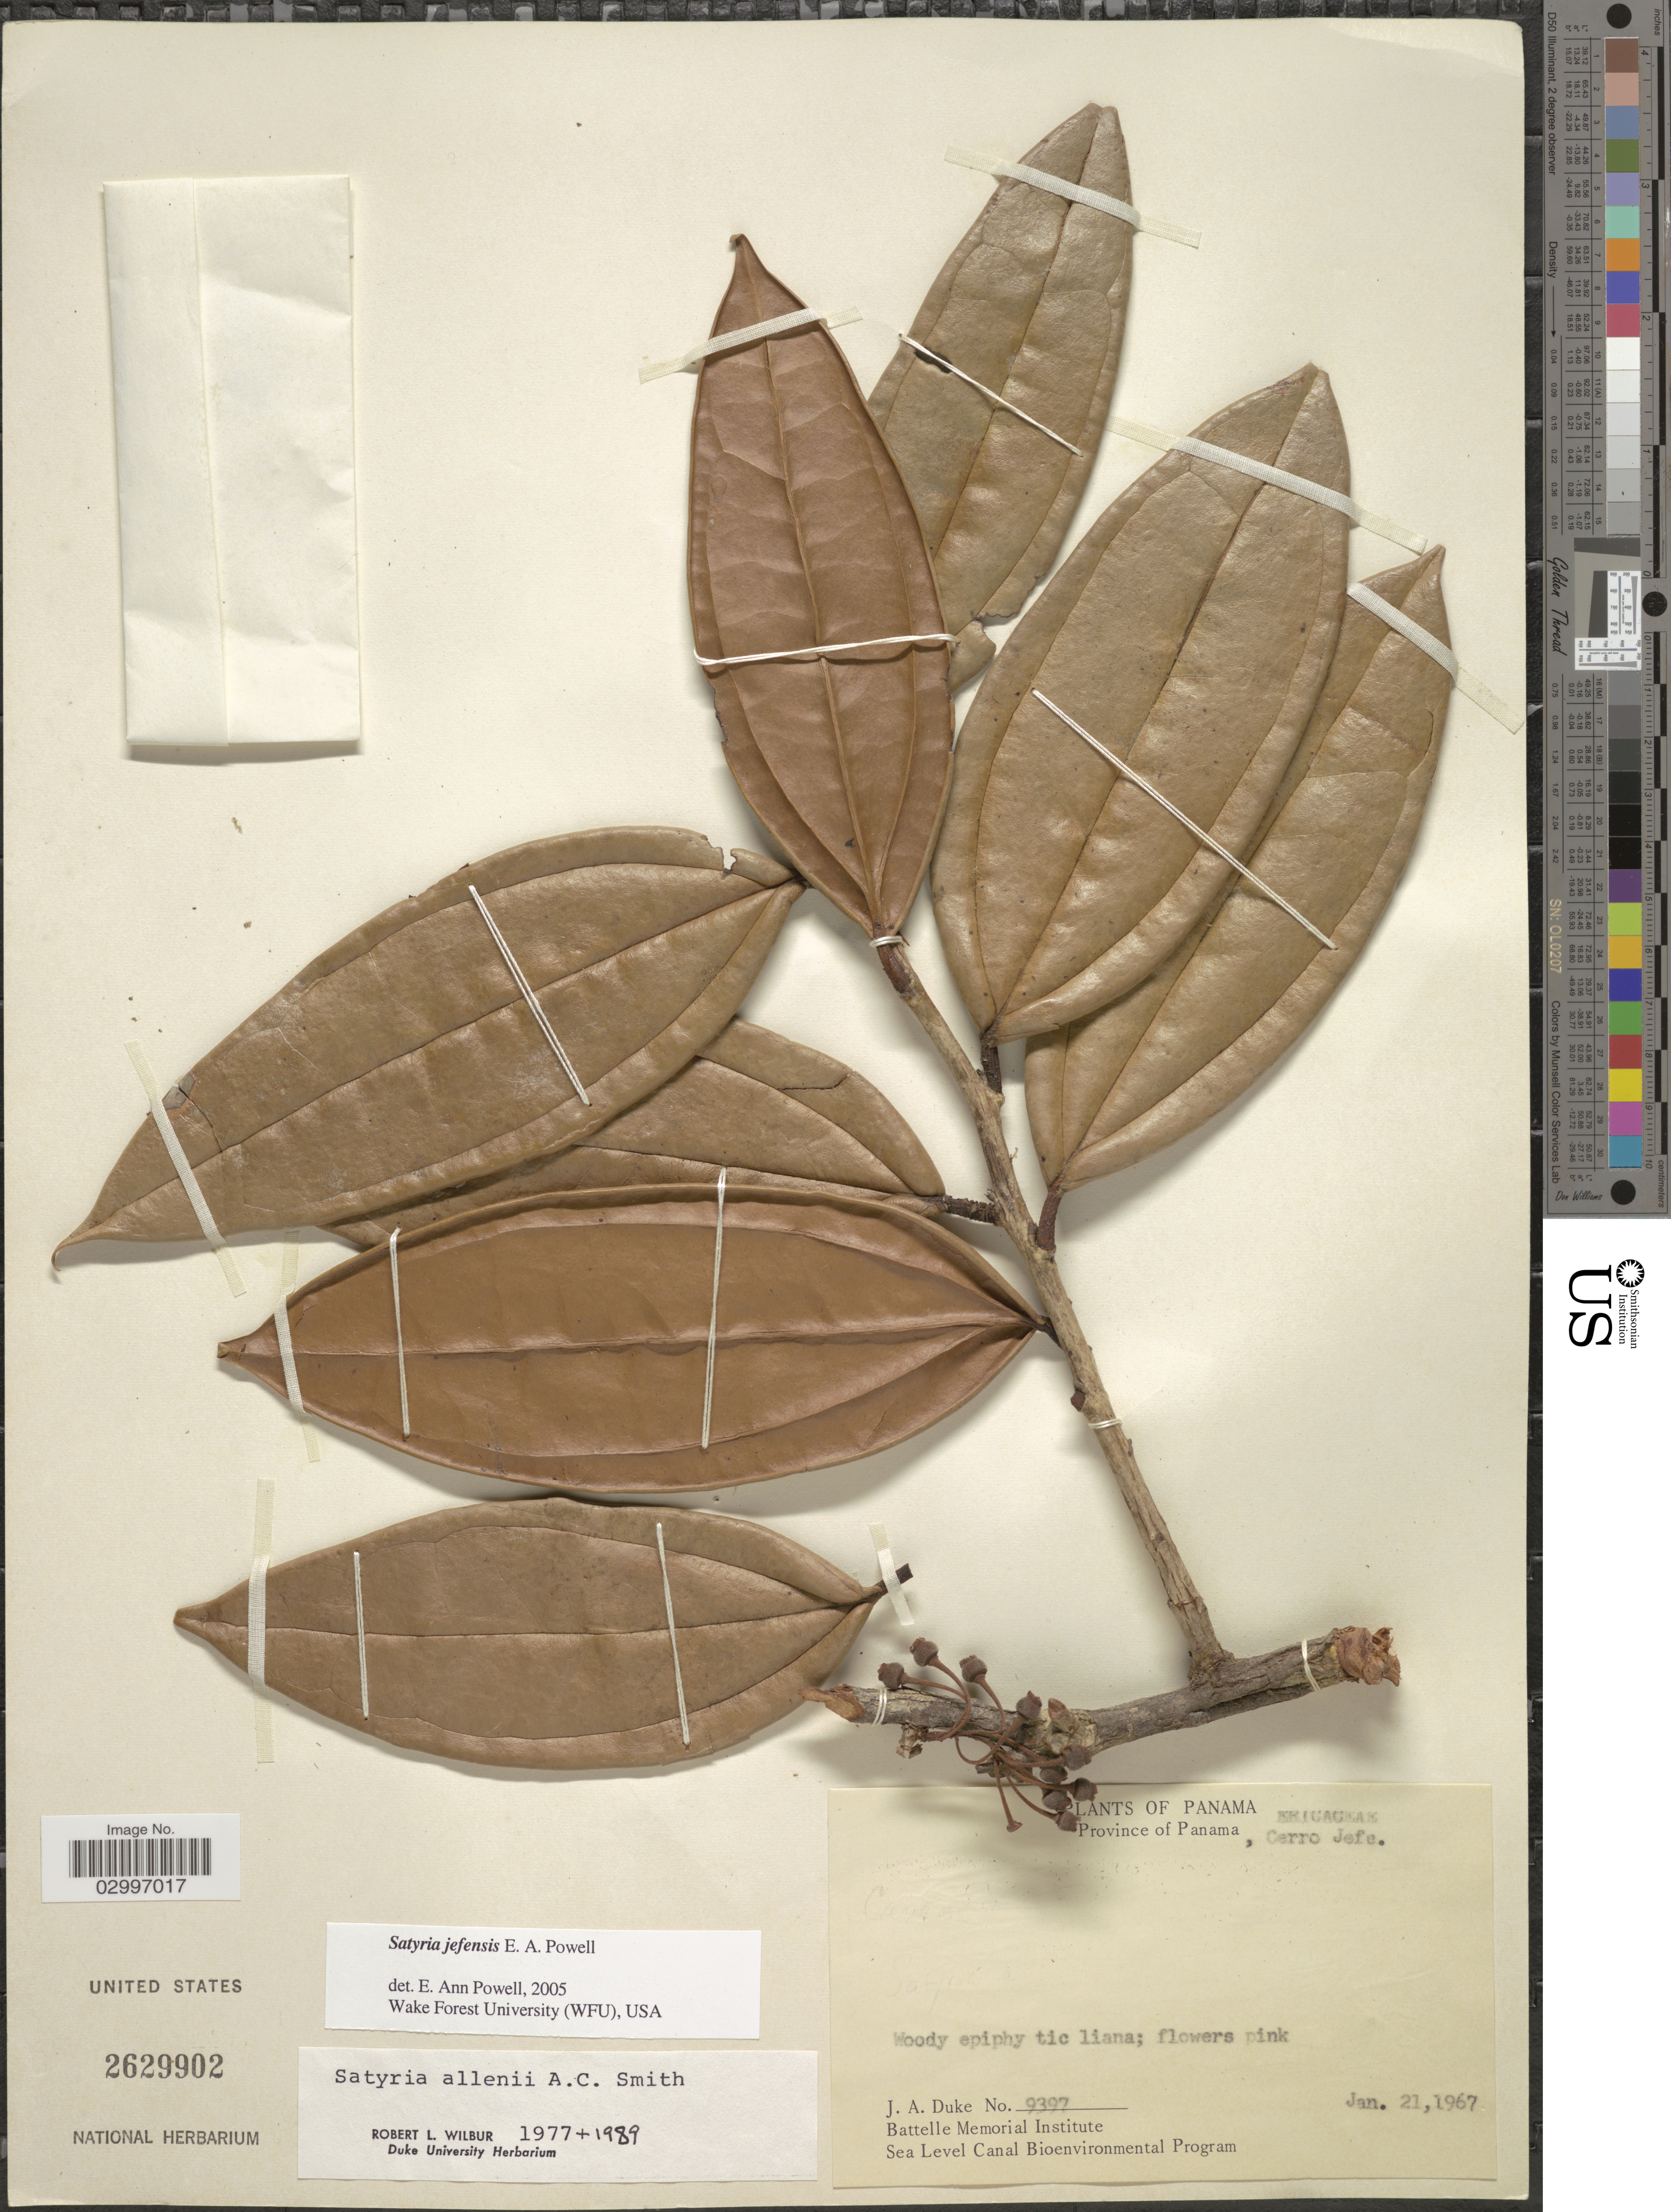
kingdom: Plantae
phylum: Tracheophyta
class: Magnoliopsida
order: Ericales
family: Ericaceae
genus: Satyria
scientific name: Satyria jefensis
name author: Powell, E.A.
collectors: J. A. Duke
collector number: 9397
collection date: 1967-01-21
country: Panama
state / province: Panamá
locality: Cerro Jefe.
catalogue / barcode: US 2629902